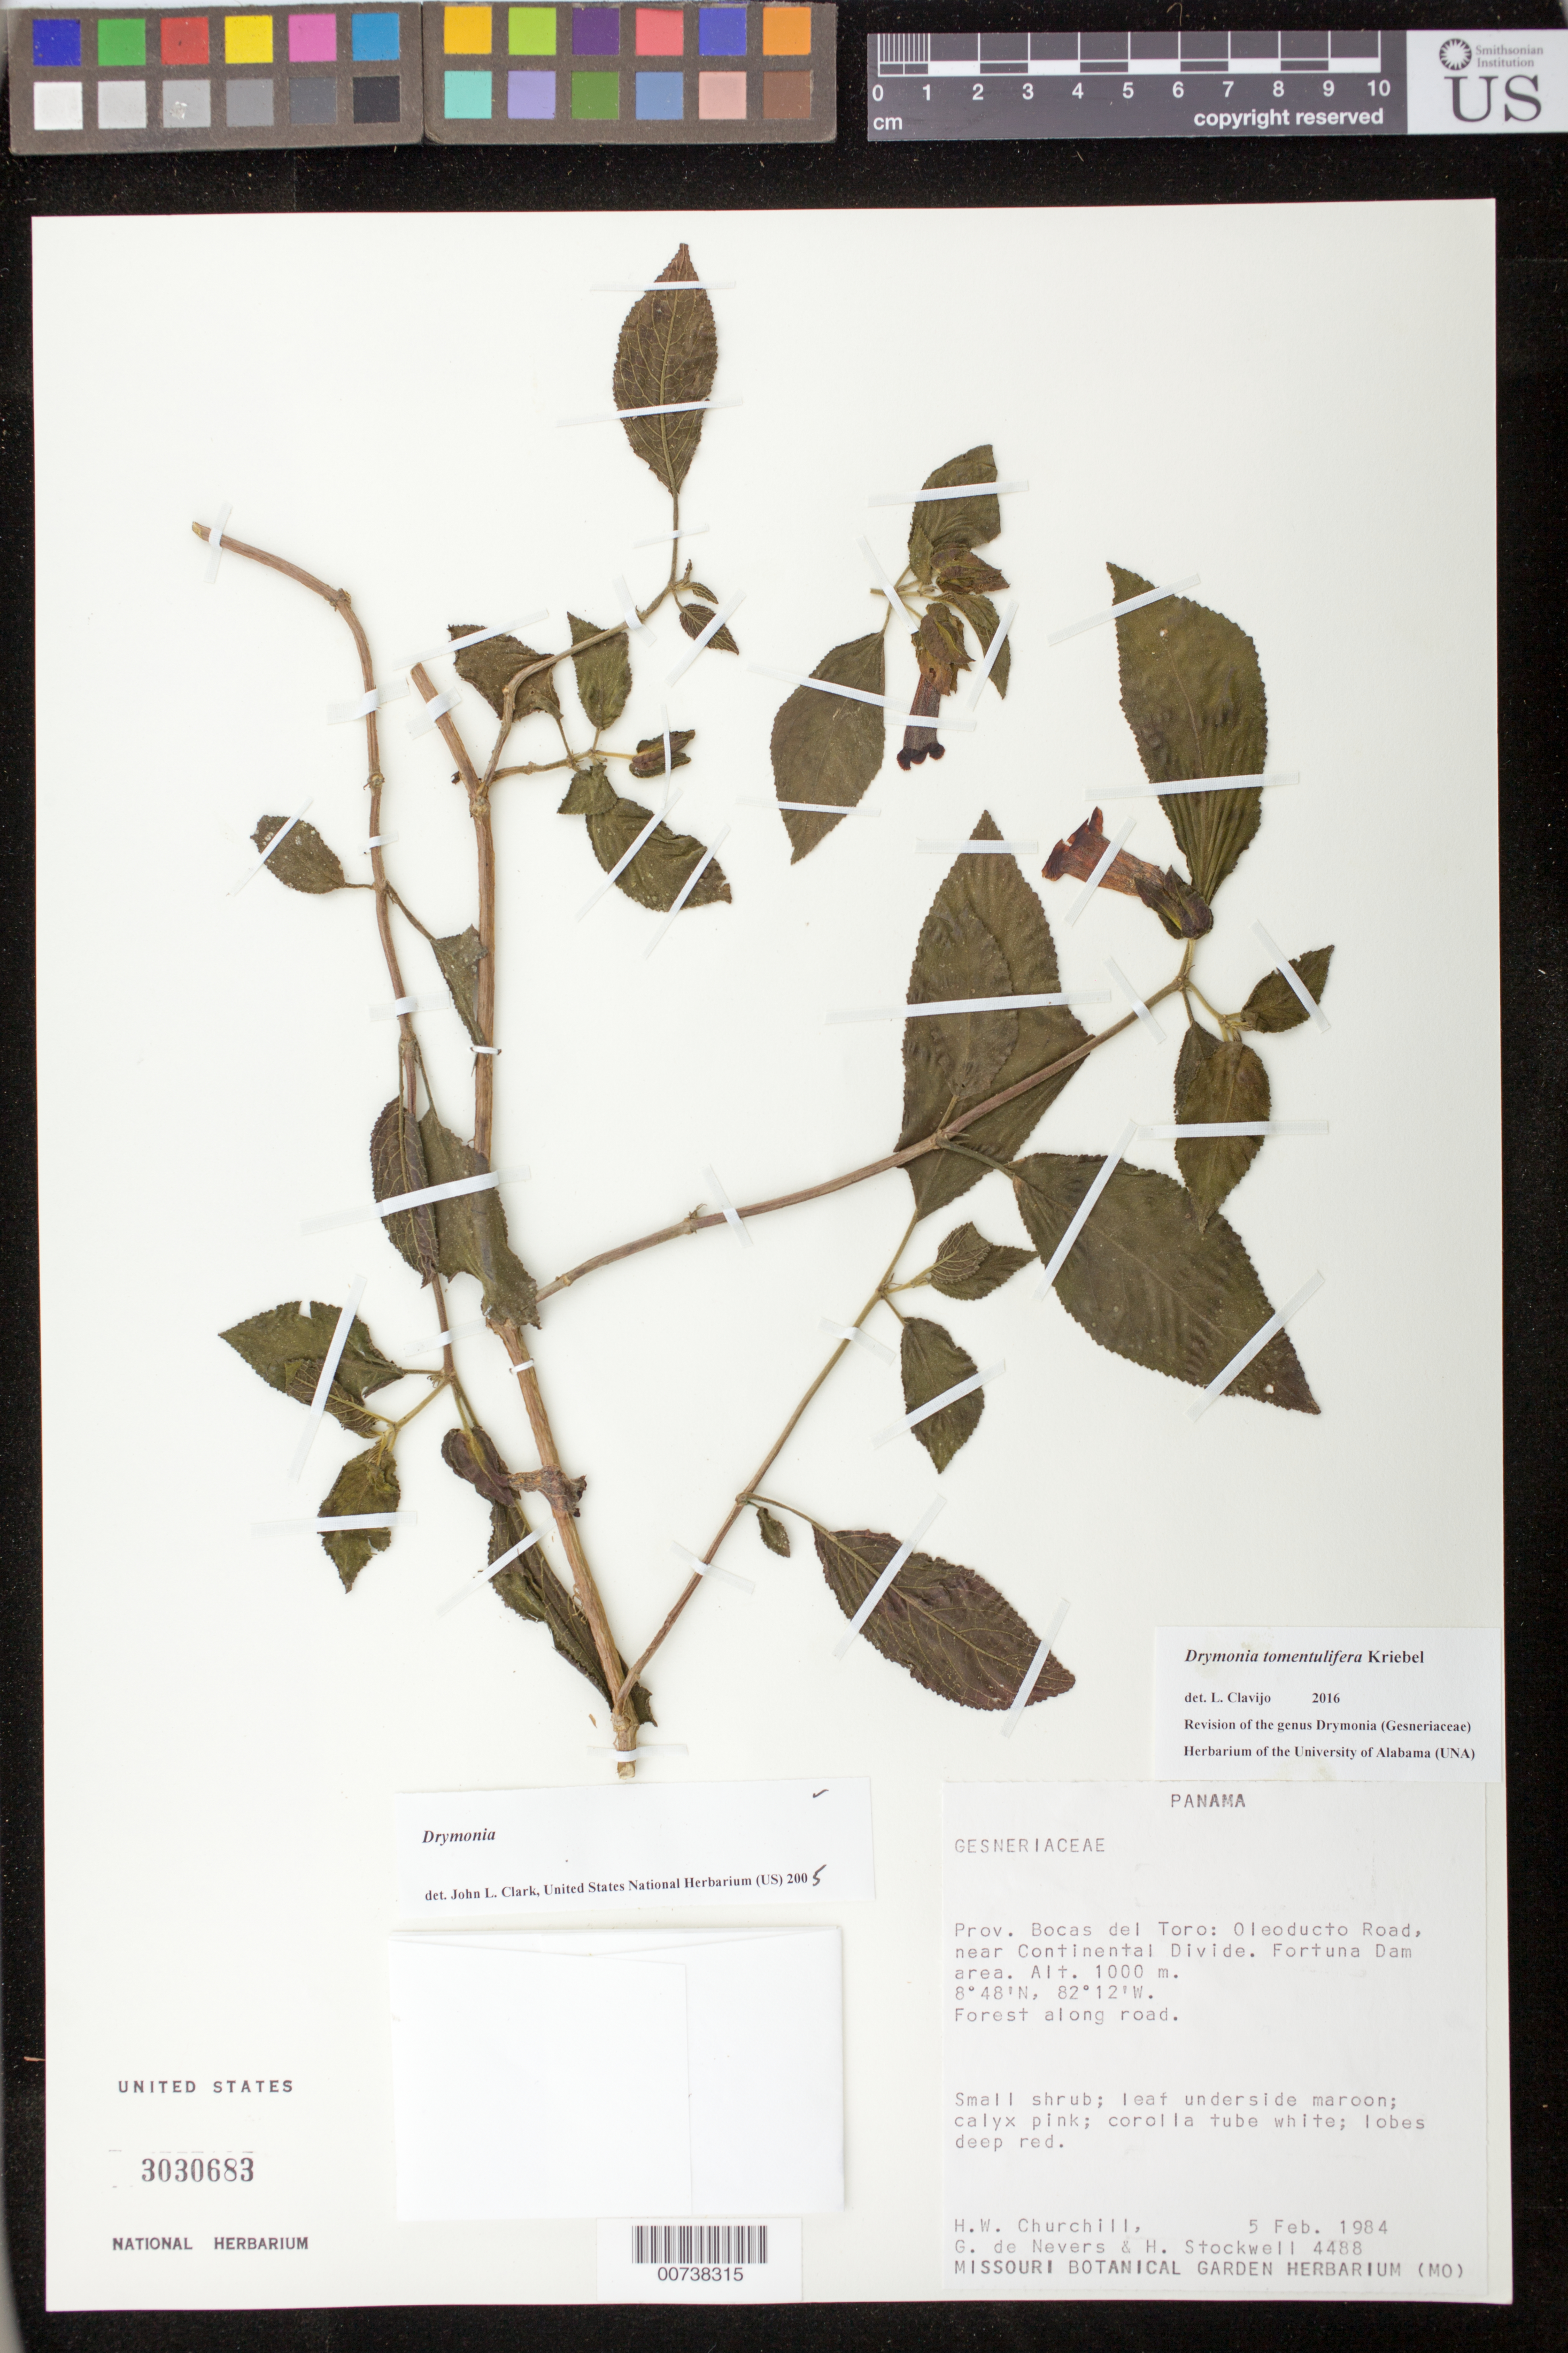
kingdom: Plantae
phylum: Tracheophyta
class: Magnoliopsida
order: Lamiales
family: Gesneriaceae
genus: Drymonia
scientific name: Drymonia tomentulifera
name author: Kriebel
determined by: Clavijo, L.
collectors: H. Churchill, G. C. de Nevers & H. Stockwell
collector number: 4488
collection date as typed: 05 Feb 1984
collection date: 1984-02-05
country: Panama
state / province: Bocas del Toro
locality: Oleoducto Road, near Continental Divide, Fortuna Dam area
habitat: Forest along road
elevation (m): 1000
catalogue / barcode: US 3030683